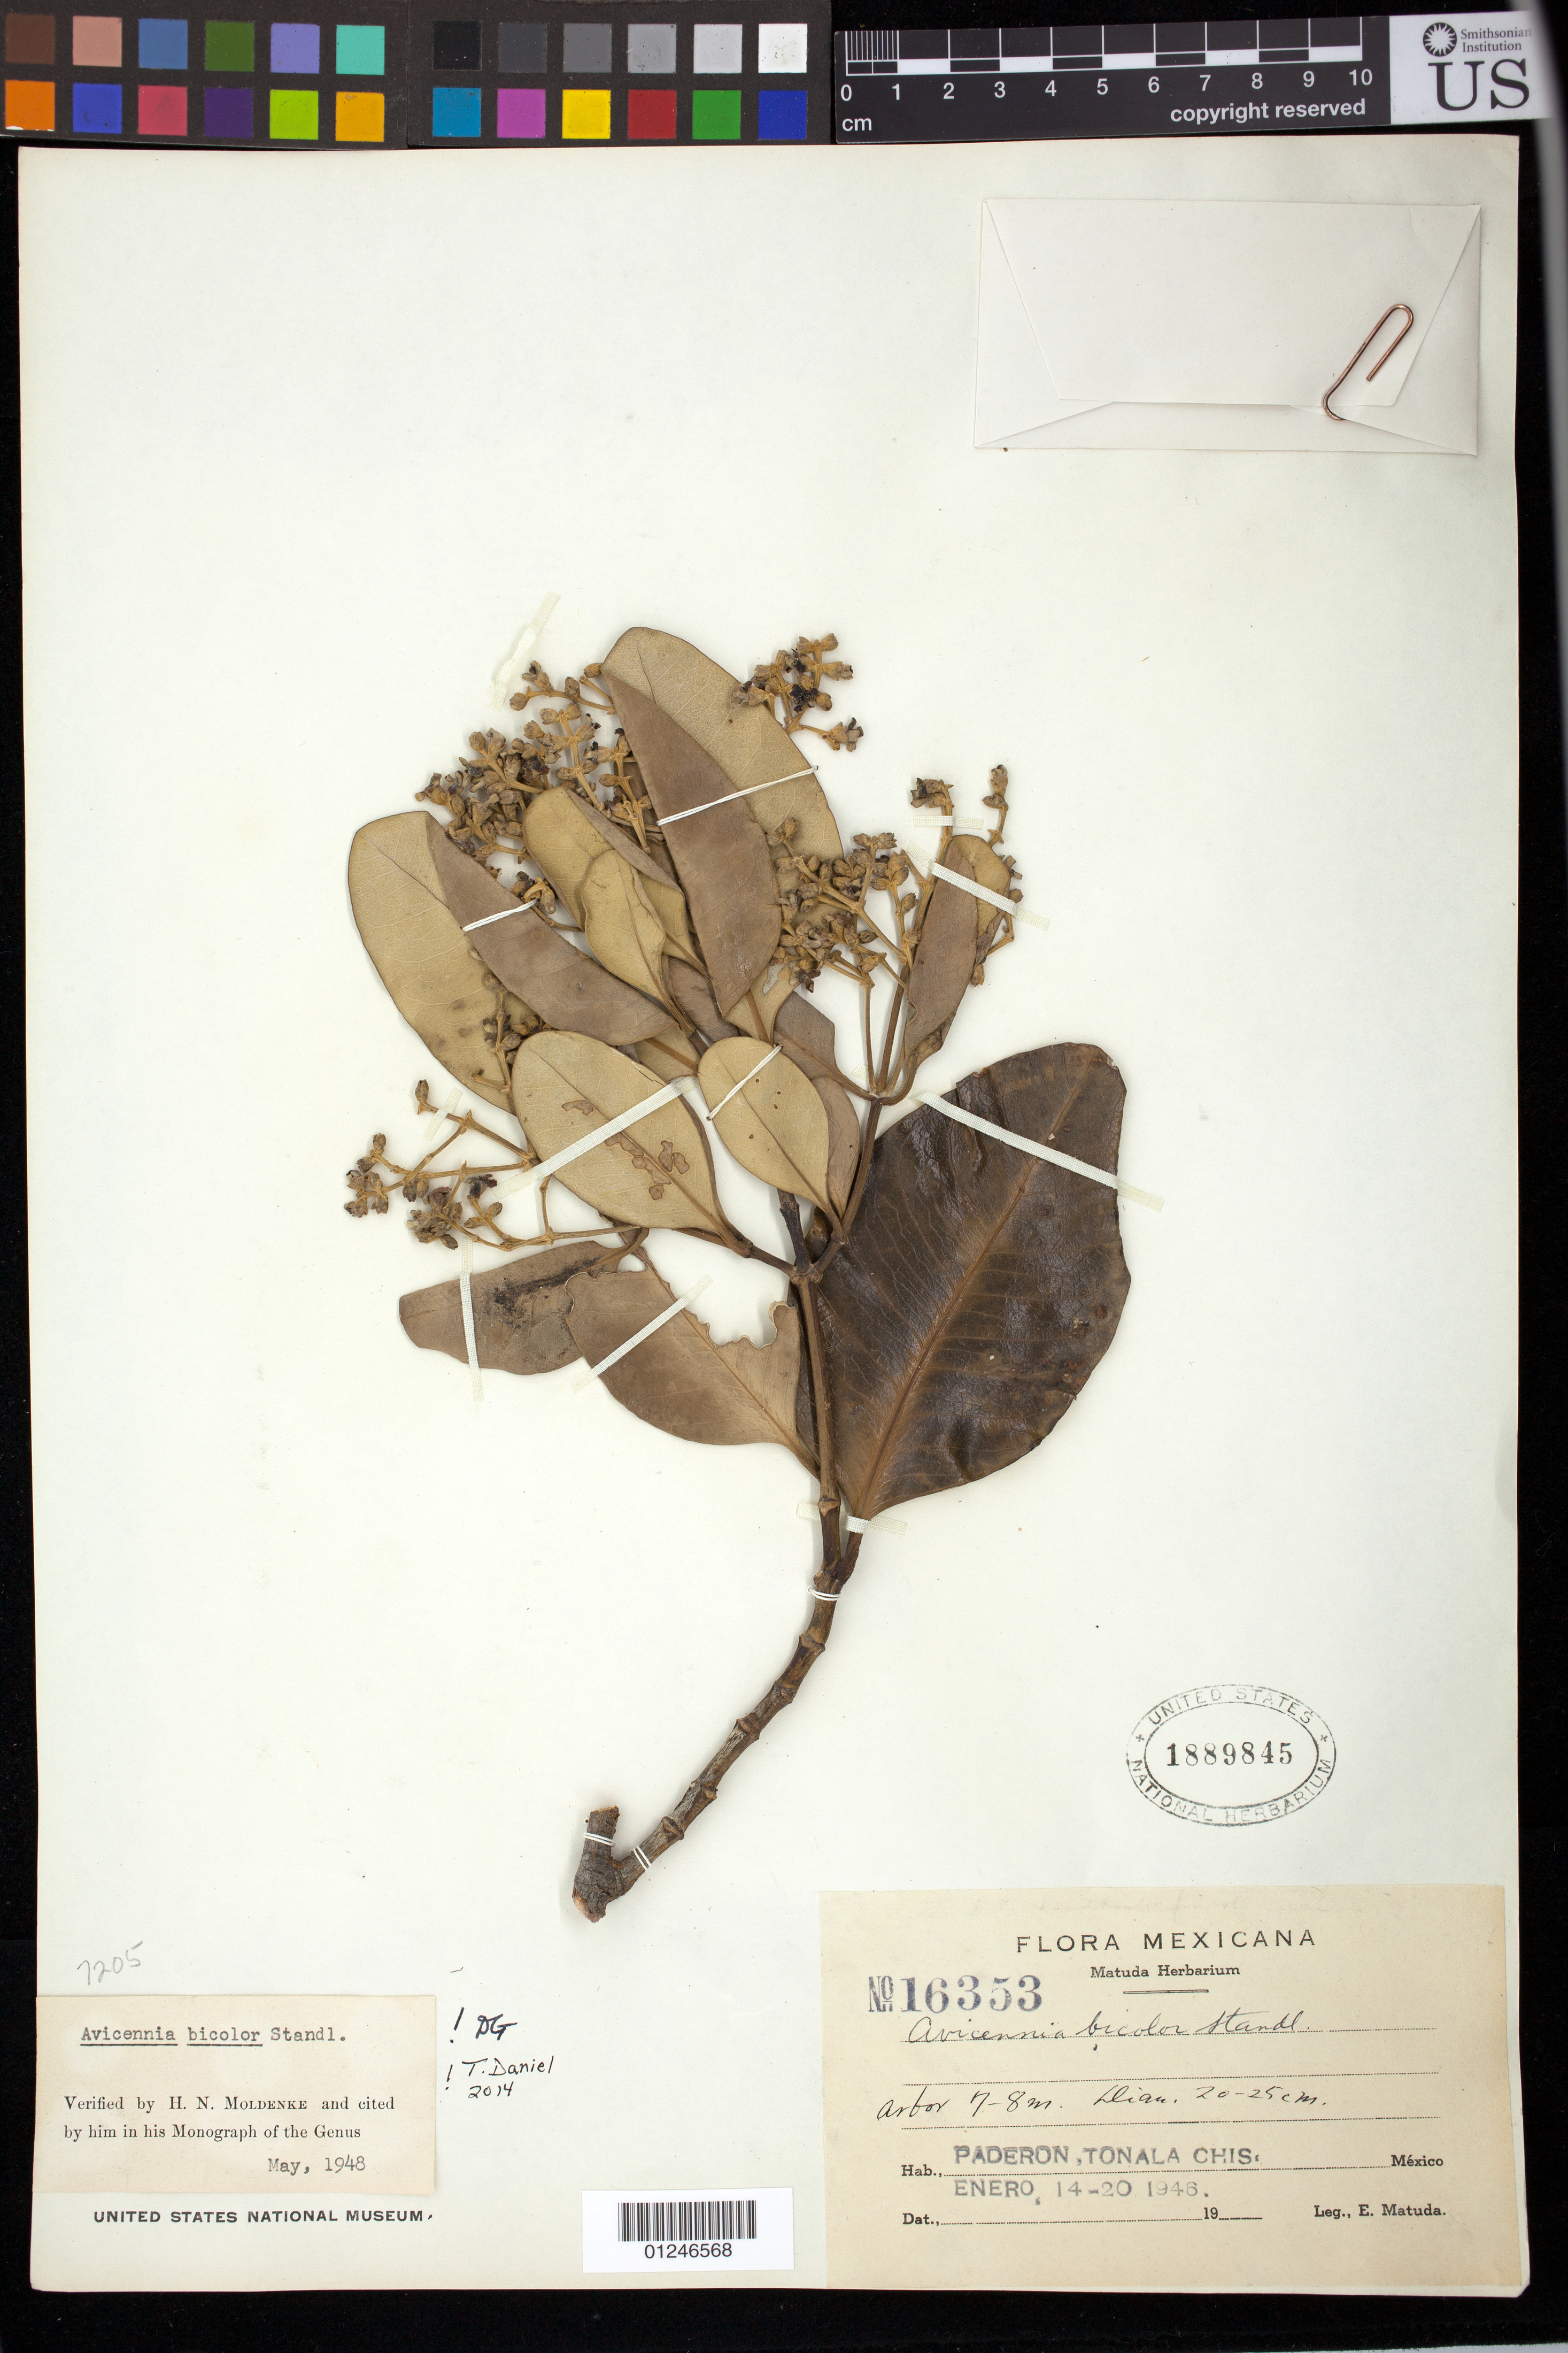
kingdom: Plantae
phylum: Tracheophyta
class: Magnoliopsida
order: Lamiales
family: Acanthaceae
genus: Avicennia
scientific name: Avicennia bicolor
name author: Standl.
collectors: E. Matuda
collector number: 16353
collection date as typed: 14 Jan 1946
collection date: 1946-01-14/1946-01-20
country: Mexico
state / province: Chiapas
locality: Paredon, Tonala Chris.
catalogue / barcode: US 1889845